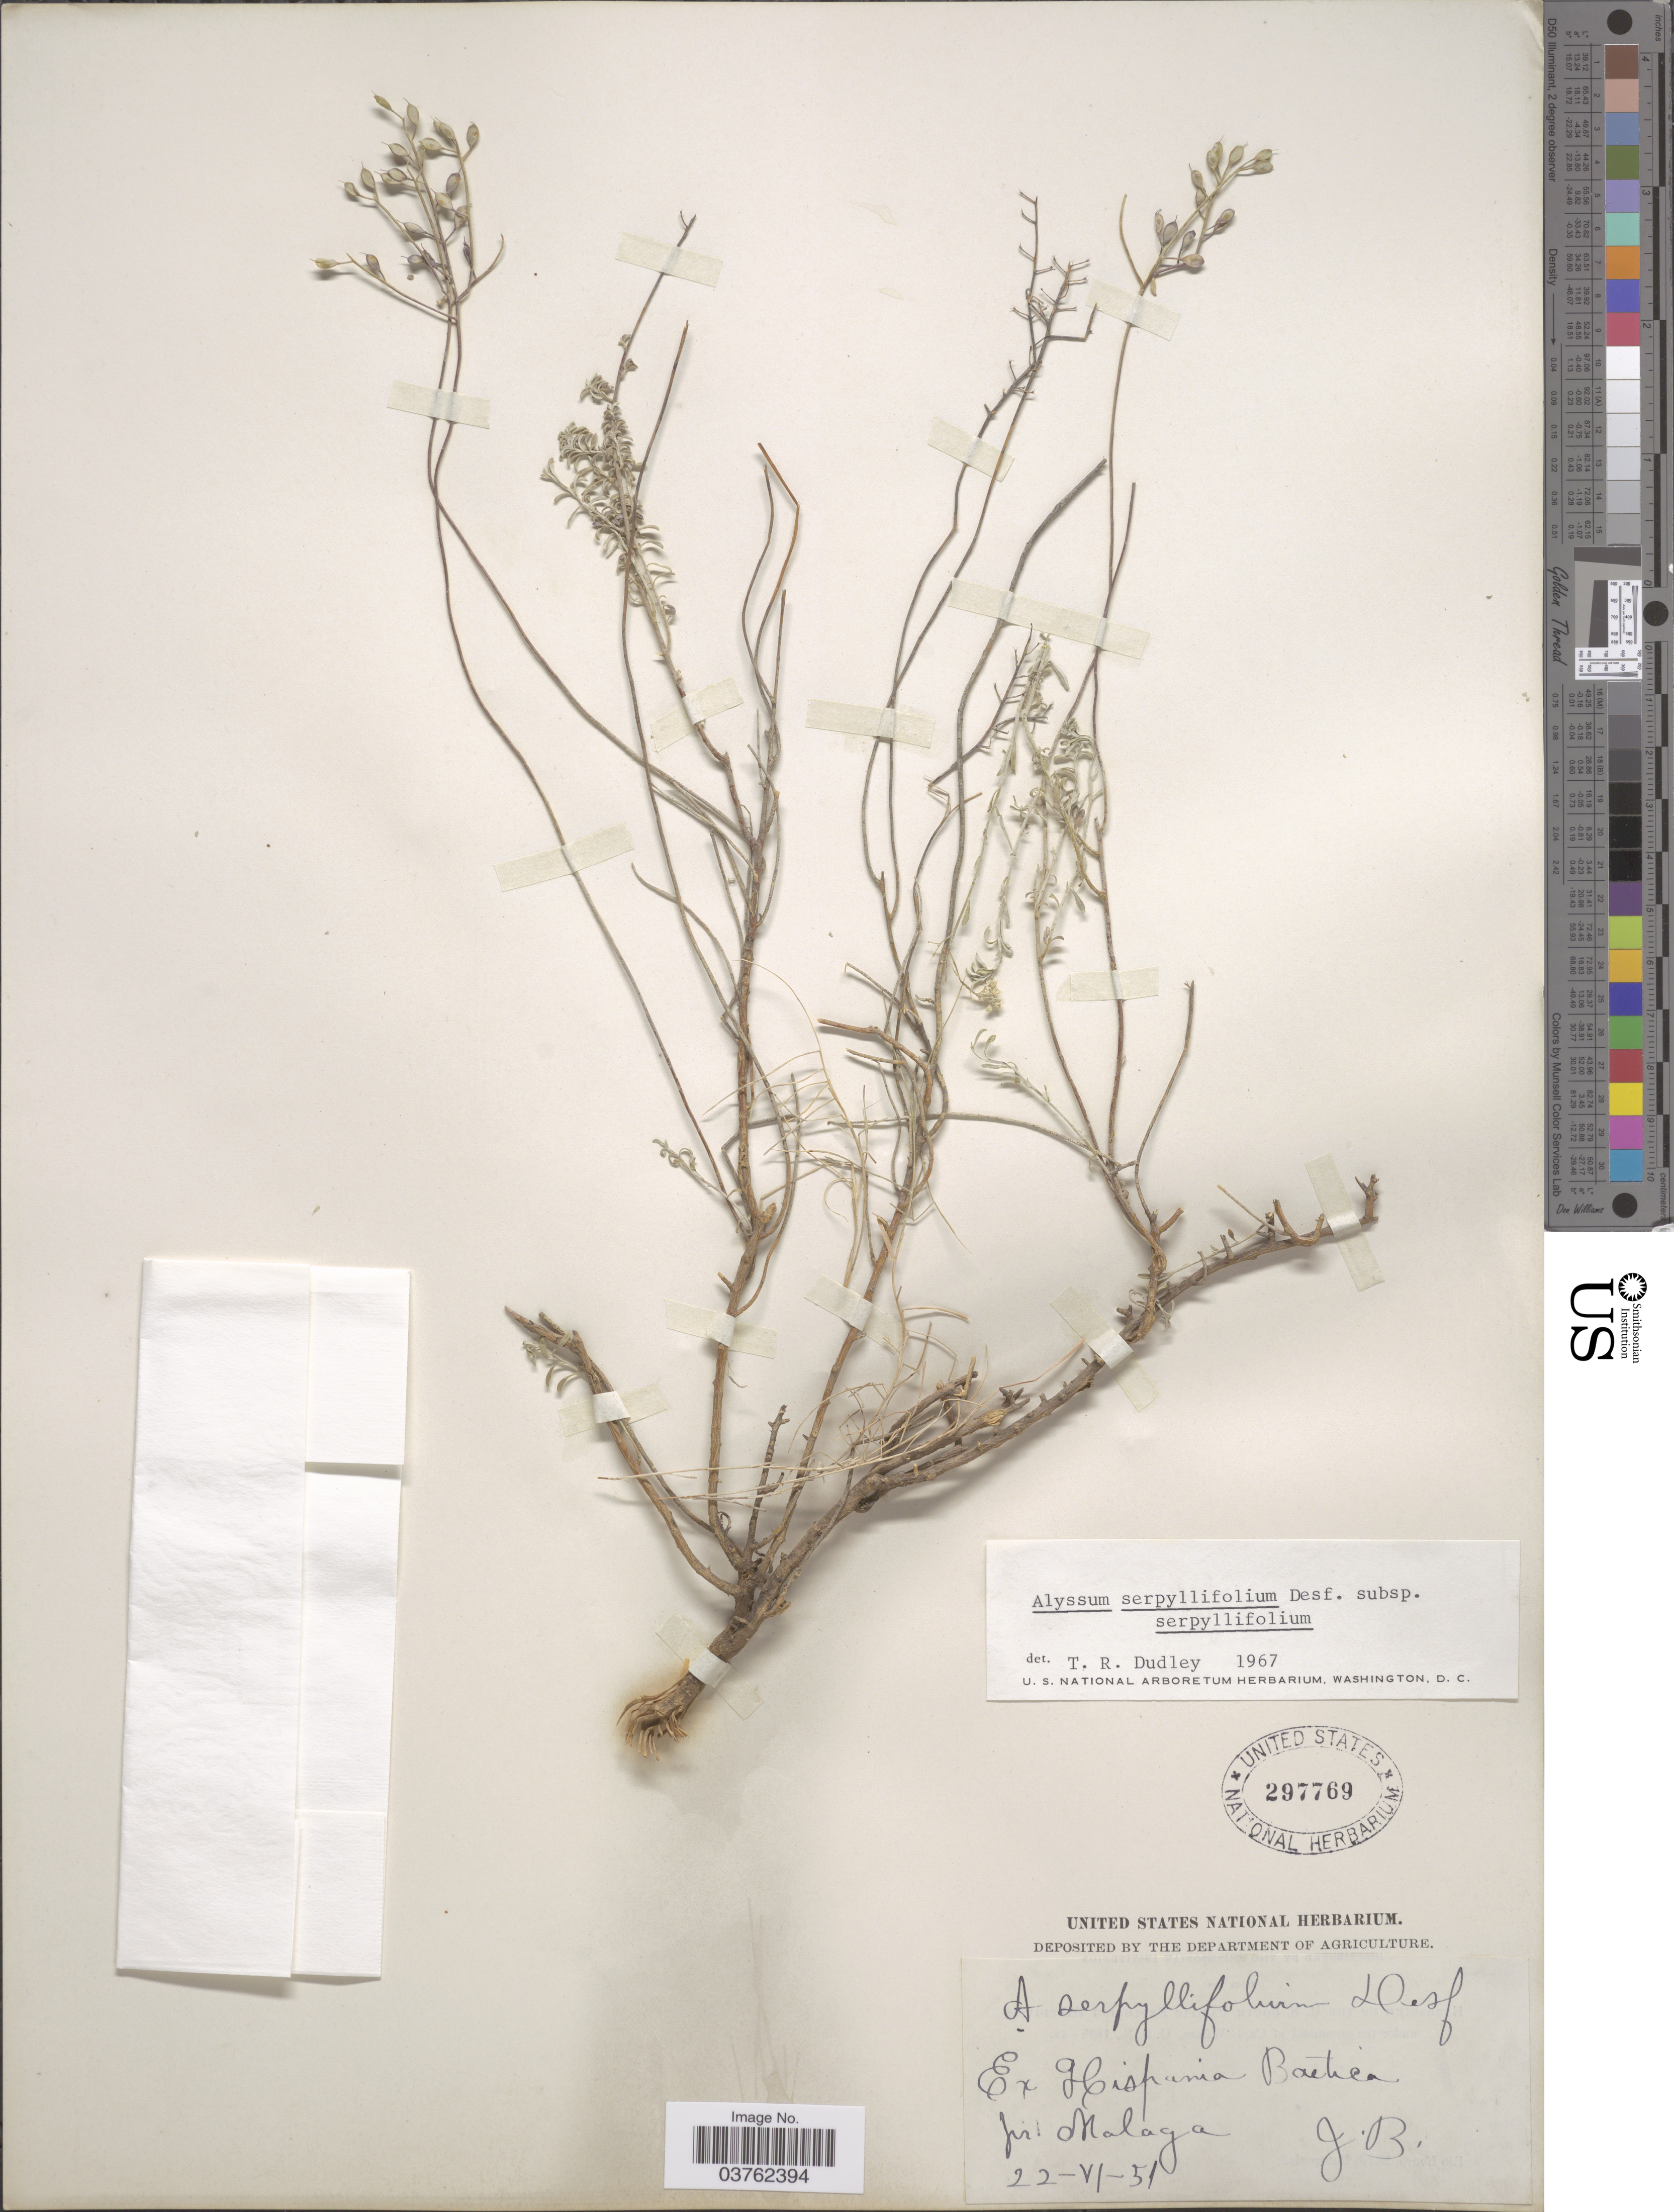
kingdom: Plantae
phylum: Tracheophyta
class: Magnoliopsida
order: Brassicales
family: Brassicaceae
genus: Alyssum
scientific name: Alyssum serpyllifolium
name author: Desf.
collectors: J. B.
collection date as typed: Transcribed d/m/y: 22/6/31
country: Spain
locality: Ex Hispania Baetica pr. Malaga.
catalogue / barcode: US 297769